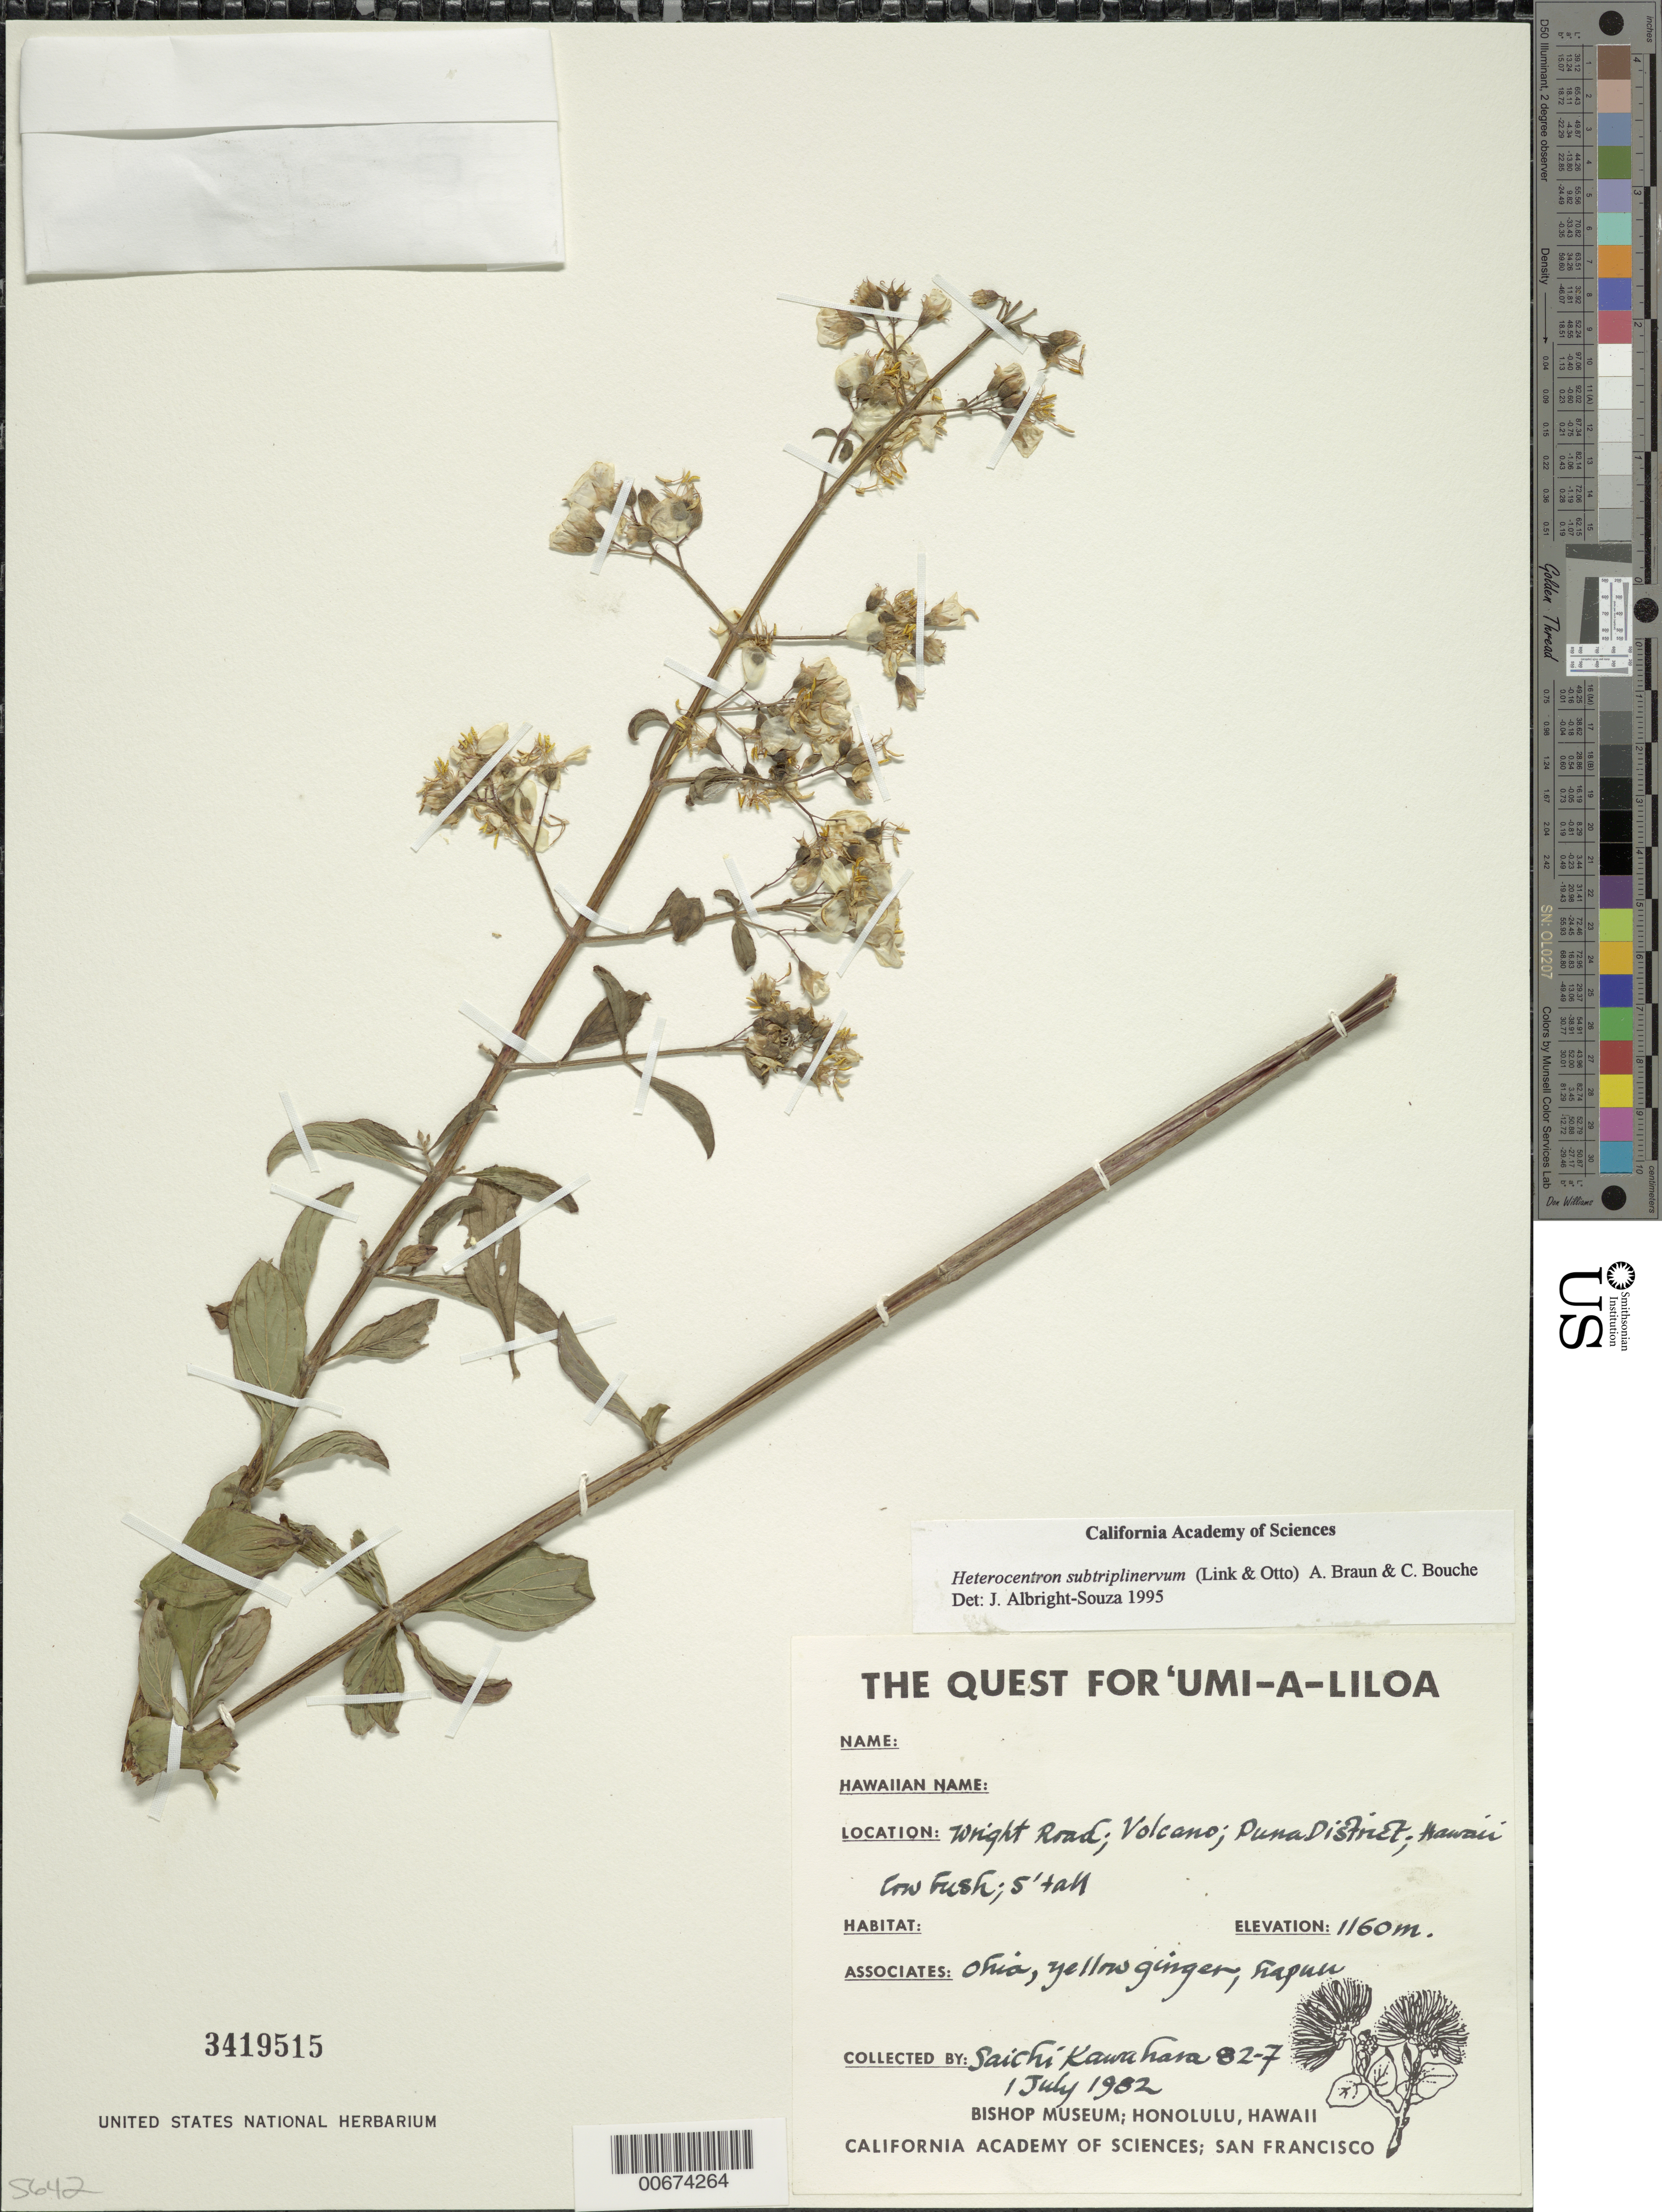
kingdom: Plantae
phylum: Tracheophyta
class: Magnoliopsida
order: Myrtales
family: Melastomataceae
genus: Heterocentron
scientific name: Heterocentron subtriplinervium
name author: (Link & Otto) A. Braun & C.D. Bouché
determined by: Albright-Souza, J.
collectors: S. Kawahara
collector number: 82-7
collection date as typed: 1 Jul 1982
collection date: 1982-07-01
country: United States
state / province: Hawaii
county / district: Hawaii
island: Hawaii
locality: Puna District, Wright Road; volcano.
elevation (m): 1160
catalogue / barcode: US 3419515